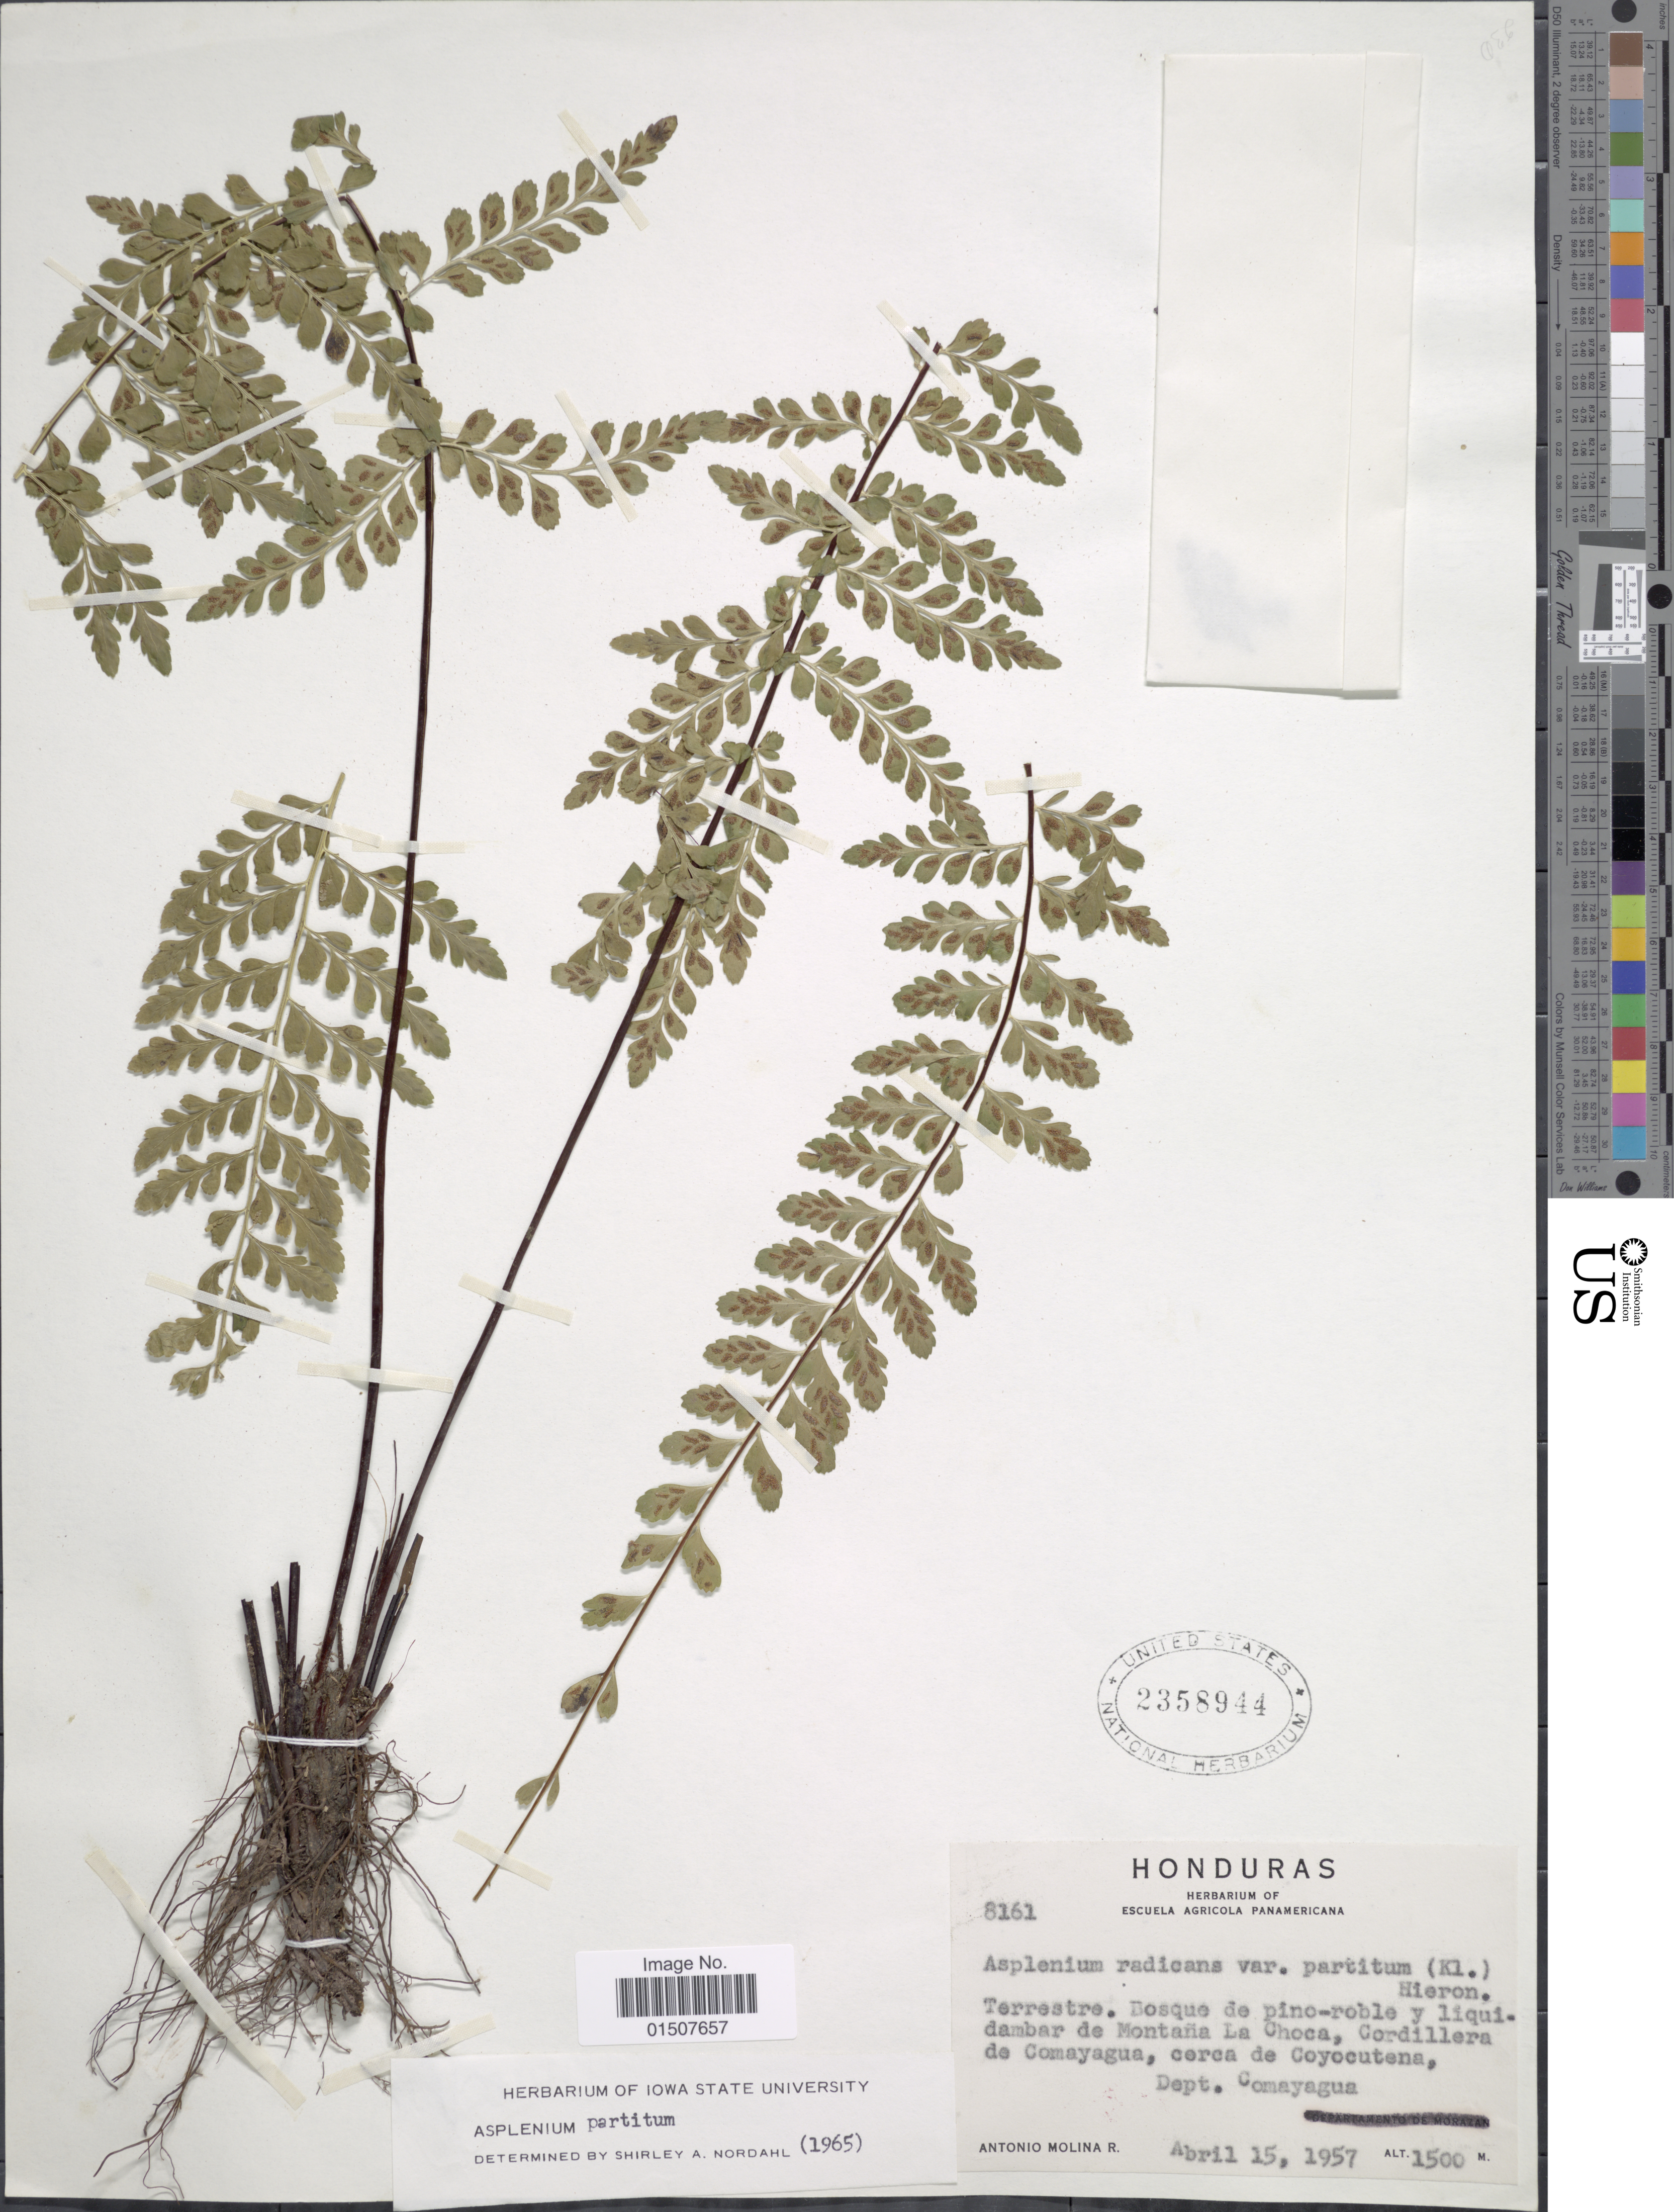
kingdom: Plantae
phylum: Tracheophyta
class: Polypodiopsida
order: Polypodiales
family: Aspleniaceae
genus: Asplenium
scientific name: Asplenium radicans var. partitum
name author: (Klotzsch) Hieron.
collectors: A. Molina R.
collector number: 8161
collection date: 1957-04-15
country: Honduras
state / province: Comayagua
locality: Terrestre. Bosque de pino-roble y liquidambar de Montana La Choca, Cordillera de Comayagua, cerca de Coyocutena, Dept. Comayagua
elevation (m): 1500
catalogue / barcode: US 2358944